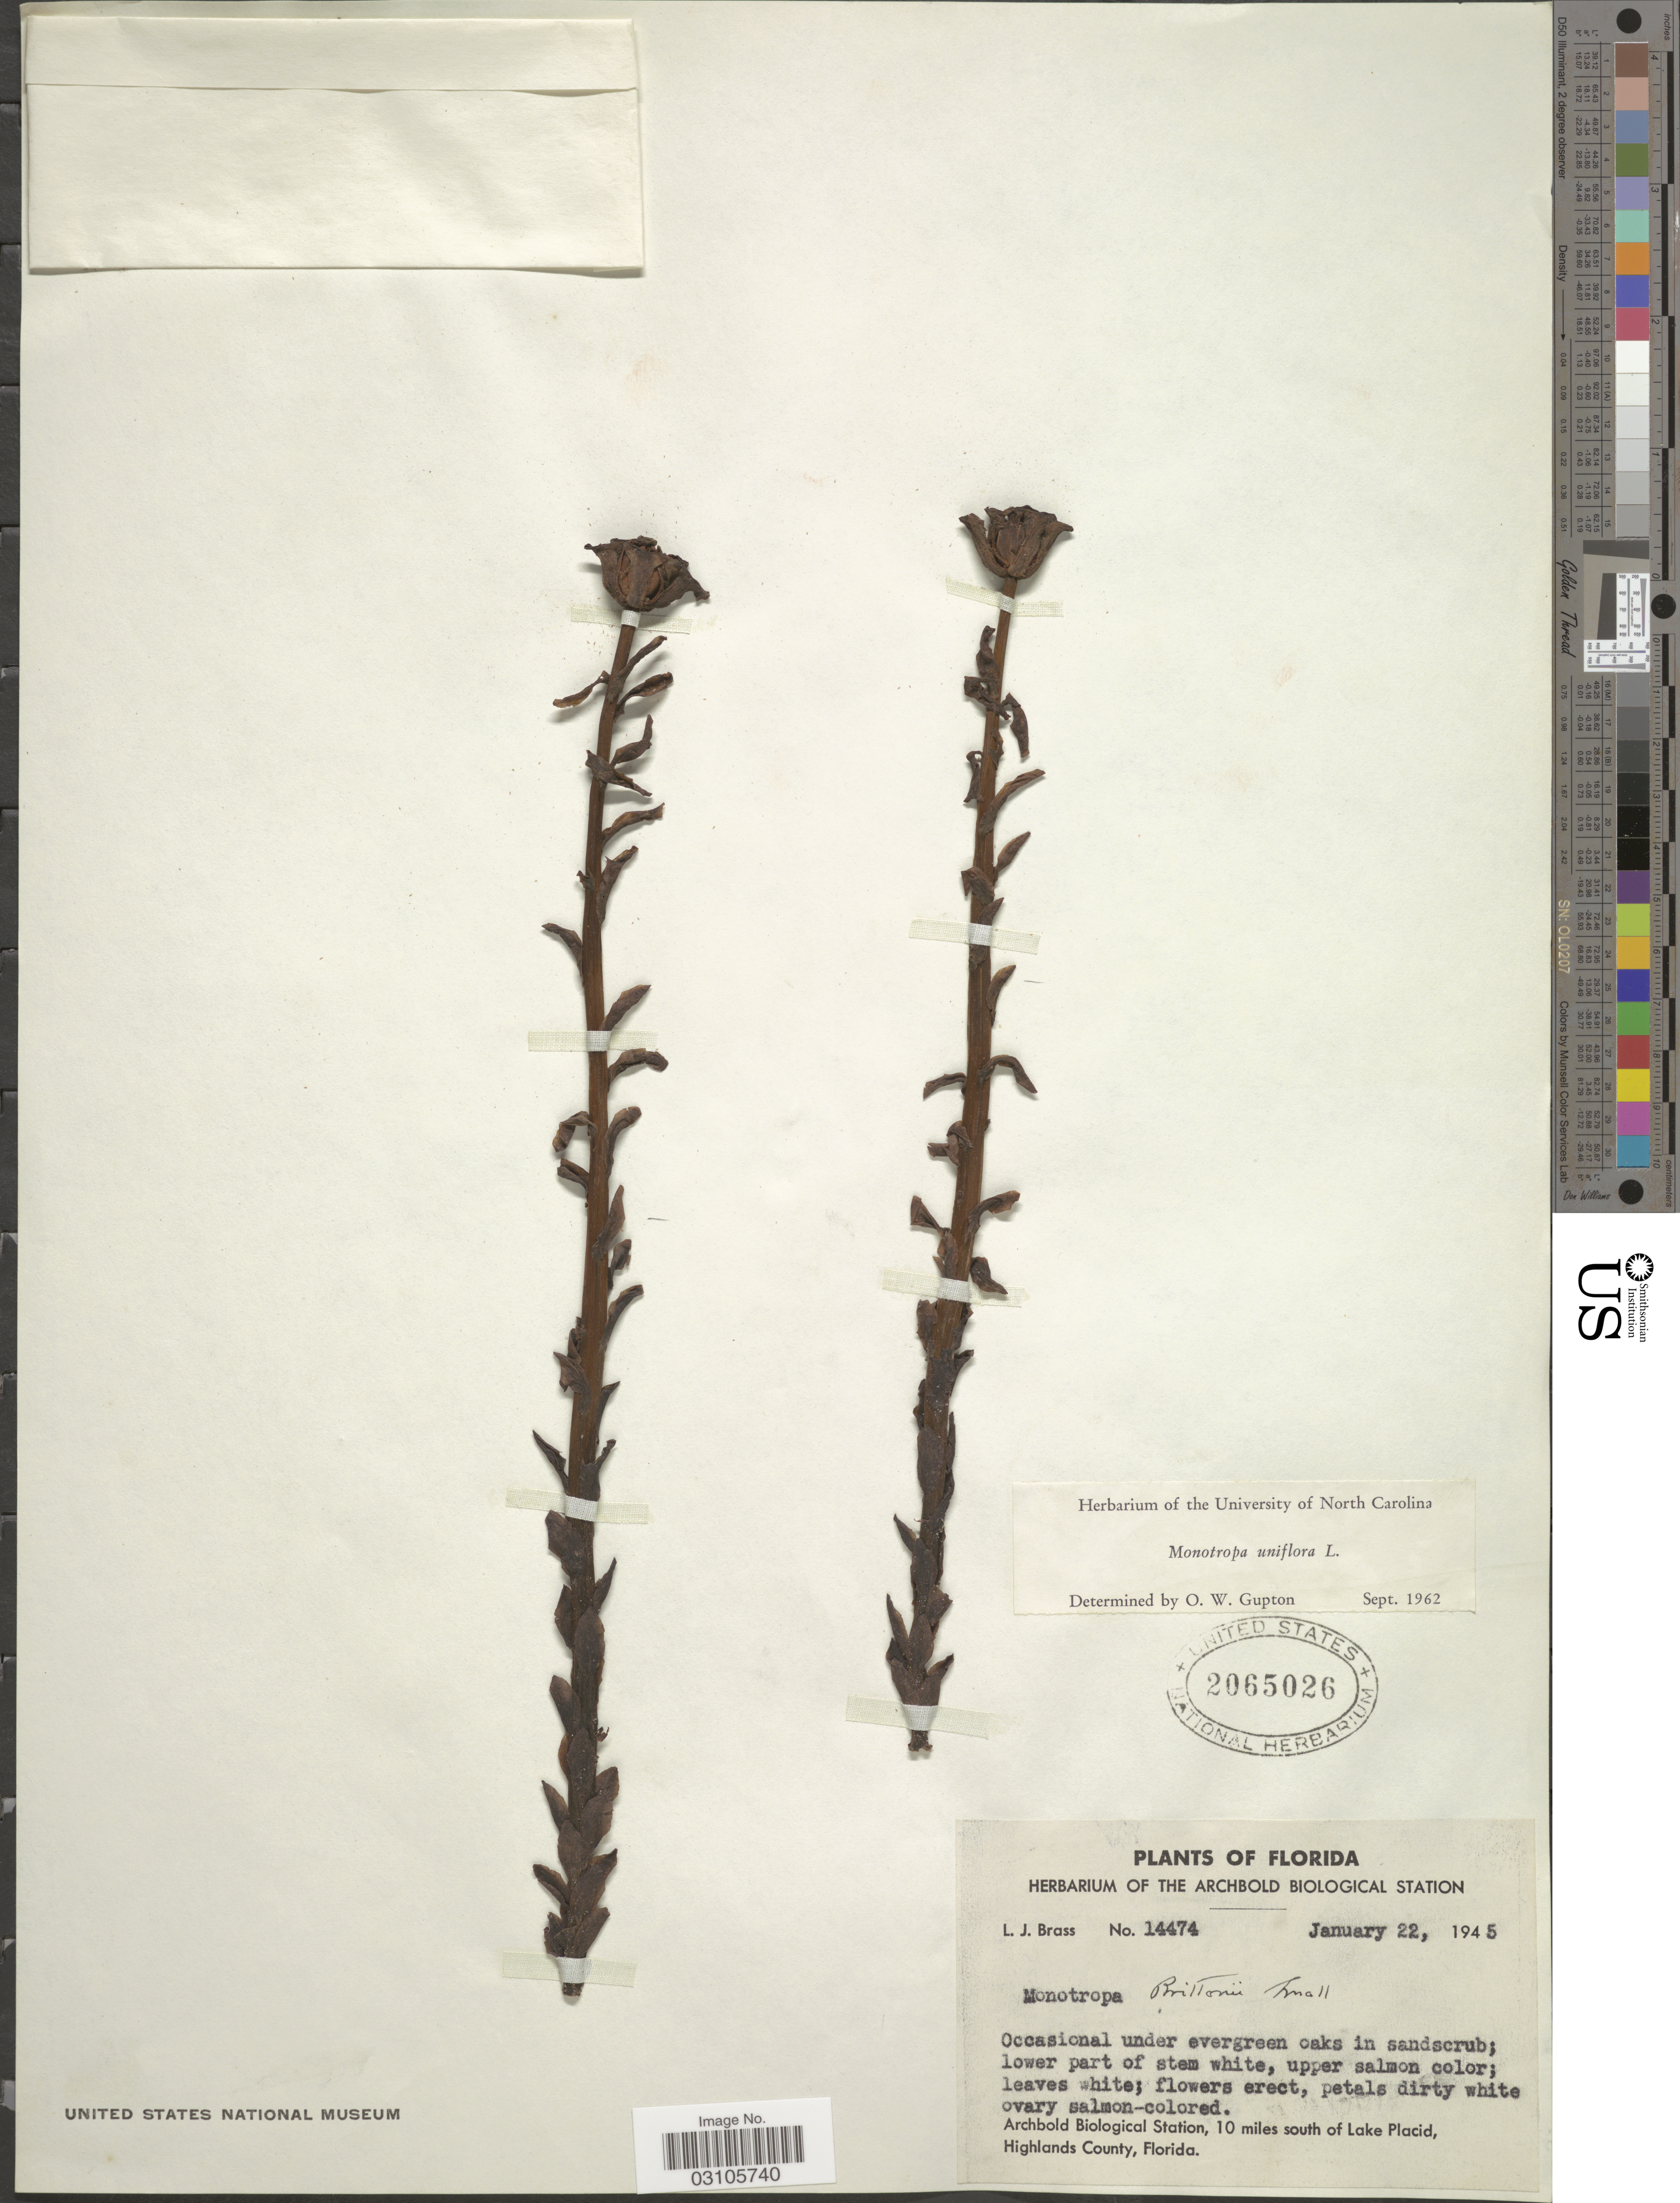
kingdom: Plantae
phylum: Tracheophyta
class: Magnoliopsida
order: Ericales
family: Ericaceae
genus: Monotropa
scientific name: Monotropa uniflora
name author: L.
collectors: L. J. Brass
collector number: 14474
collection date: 1945-01-22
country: United States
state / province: Florida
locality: Archbold Biological Station, 10 miles south of Lake Placid, Highlands County.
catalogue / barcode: US 2065026